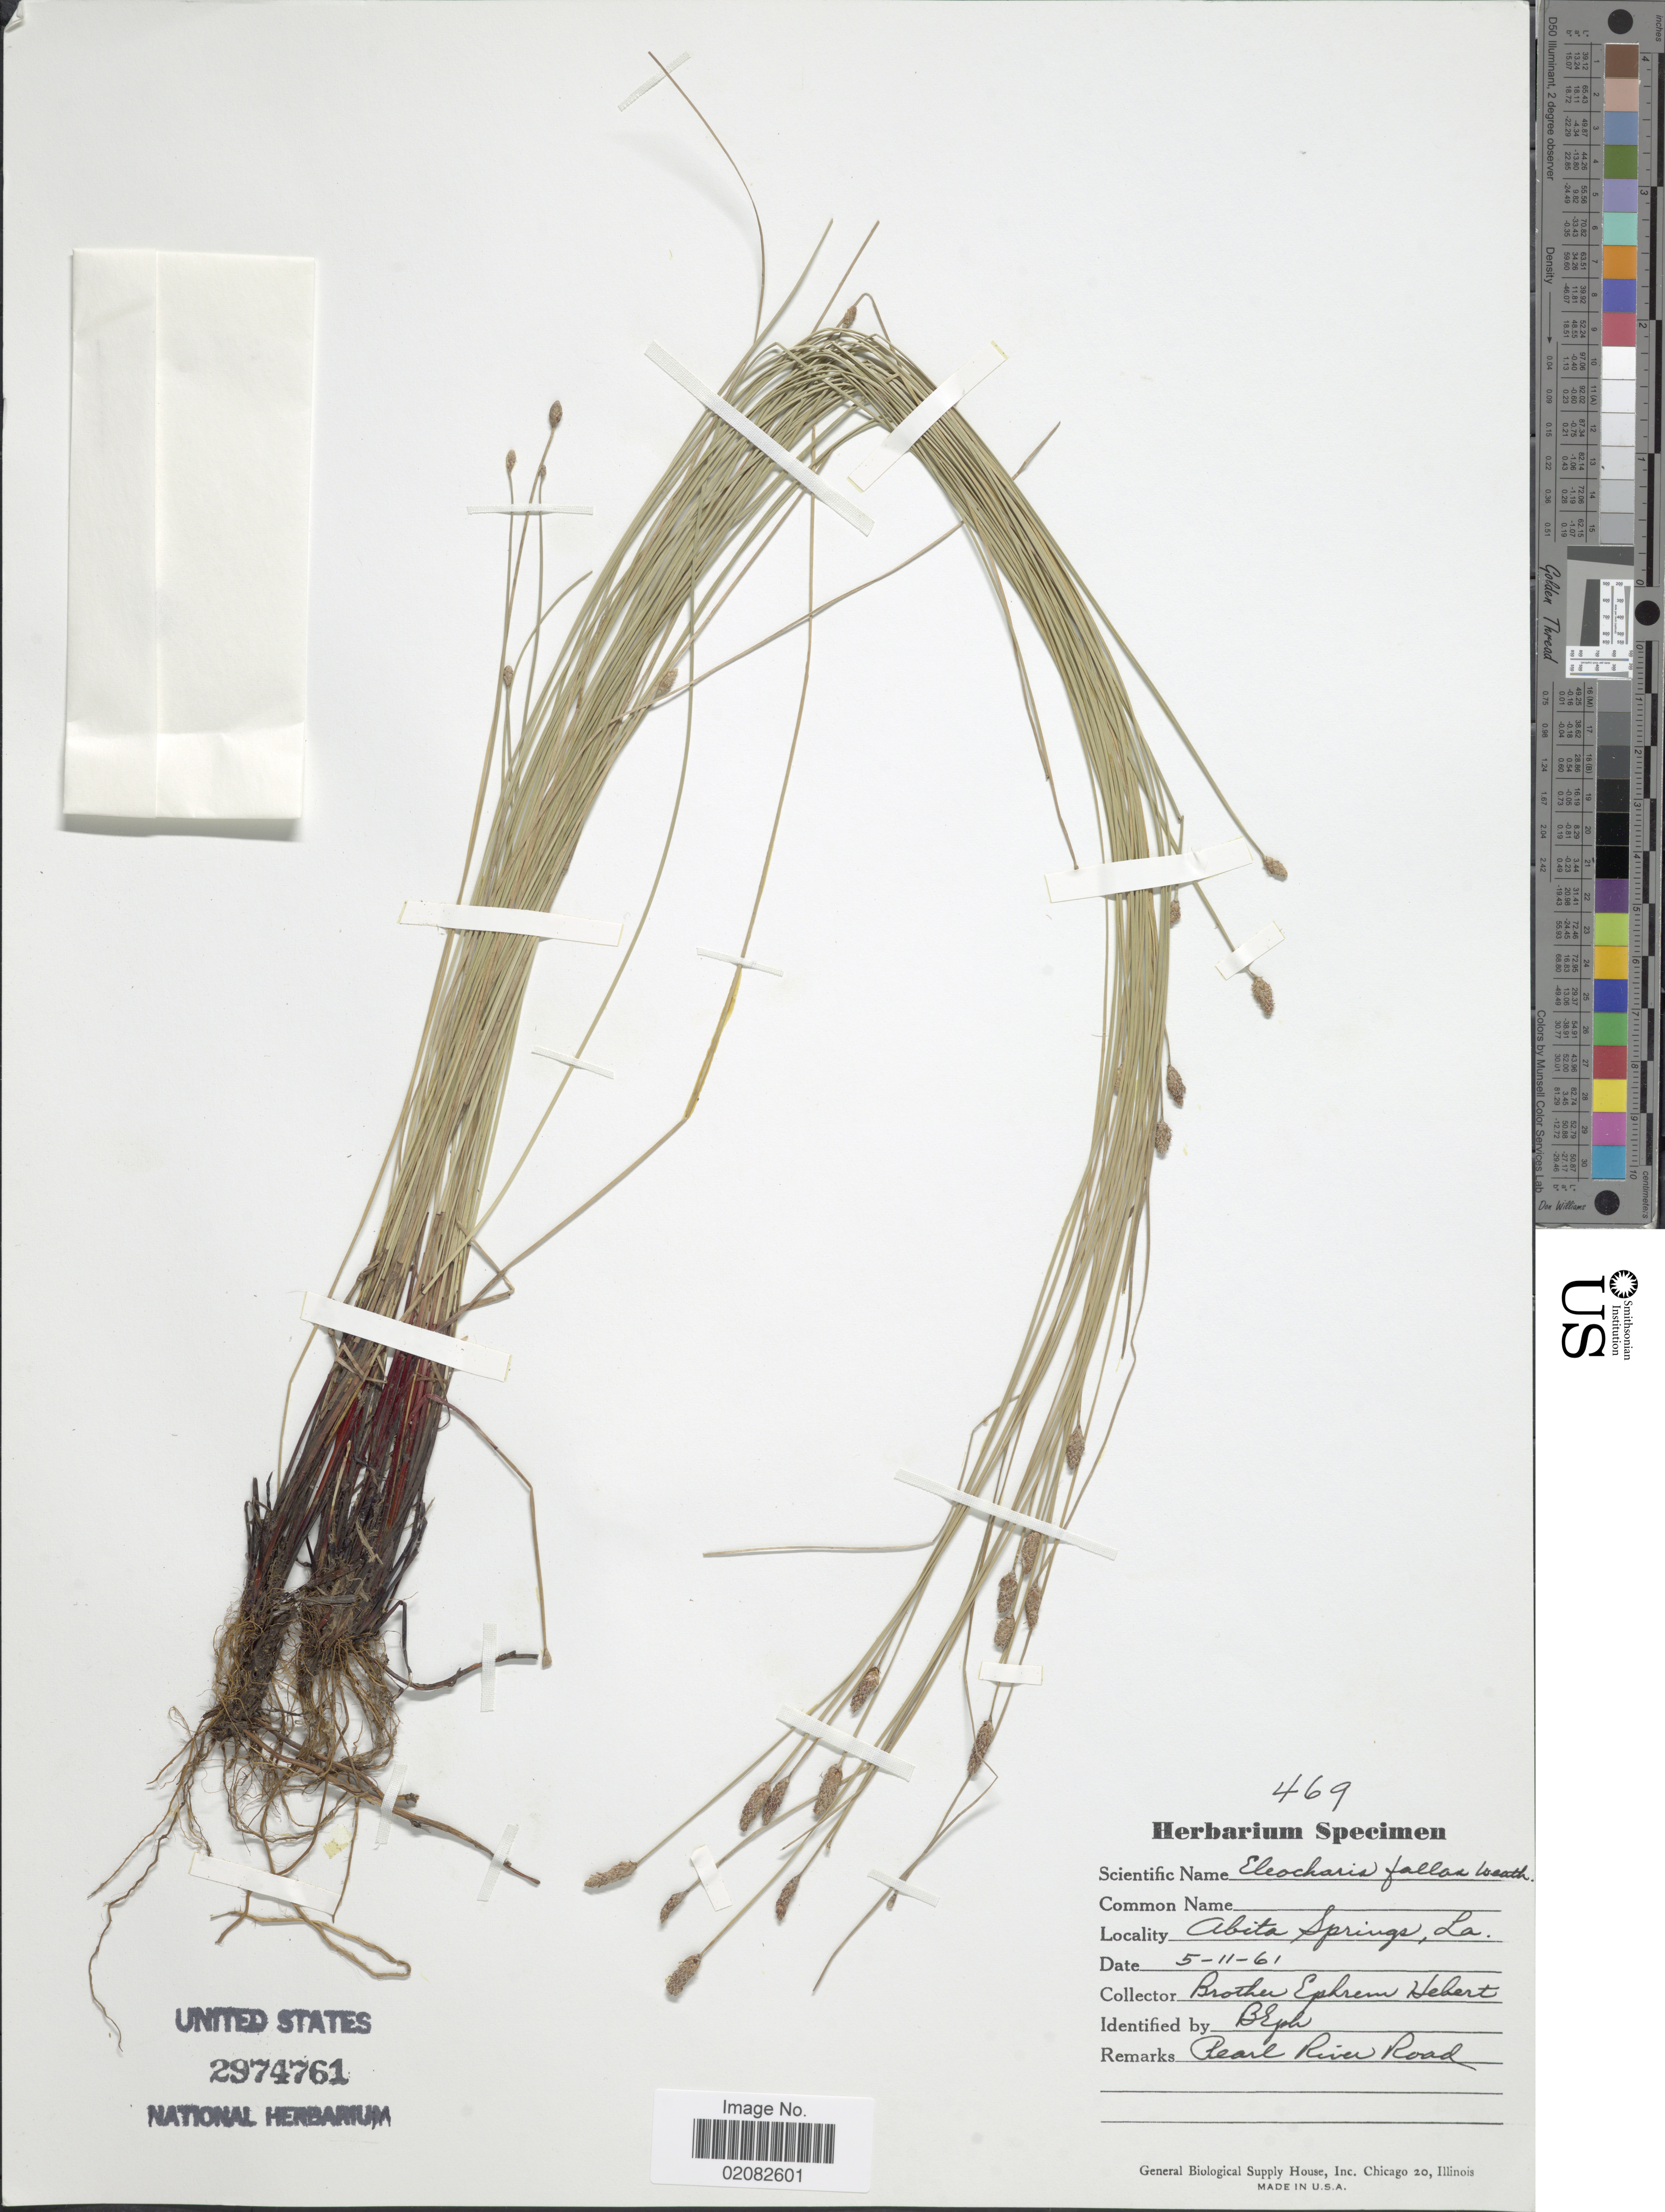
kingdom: Plantae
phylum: Tracheophyta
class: Liliopsida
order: Poales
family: Cyperaceae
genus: Eleocharis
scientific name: Eleocharis fallax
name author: Weath.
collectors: E. Hebert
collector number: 469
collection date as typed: Transcribed d/m/y: 11/5/61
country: United States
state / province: Louisiana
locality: Abita Springs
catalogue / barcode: US 2974761